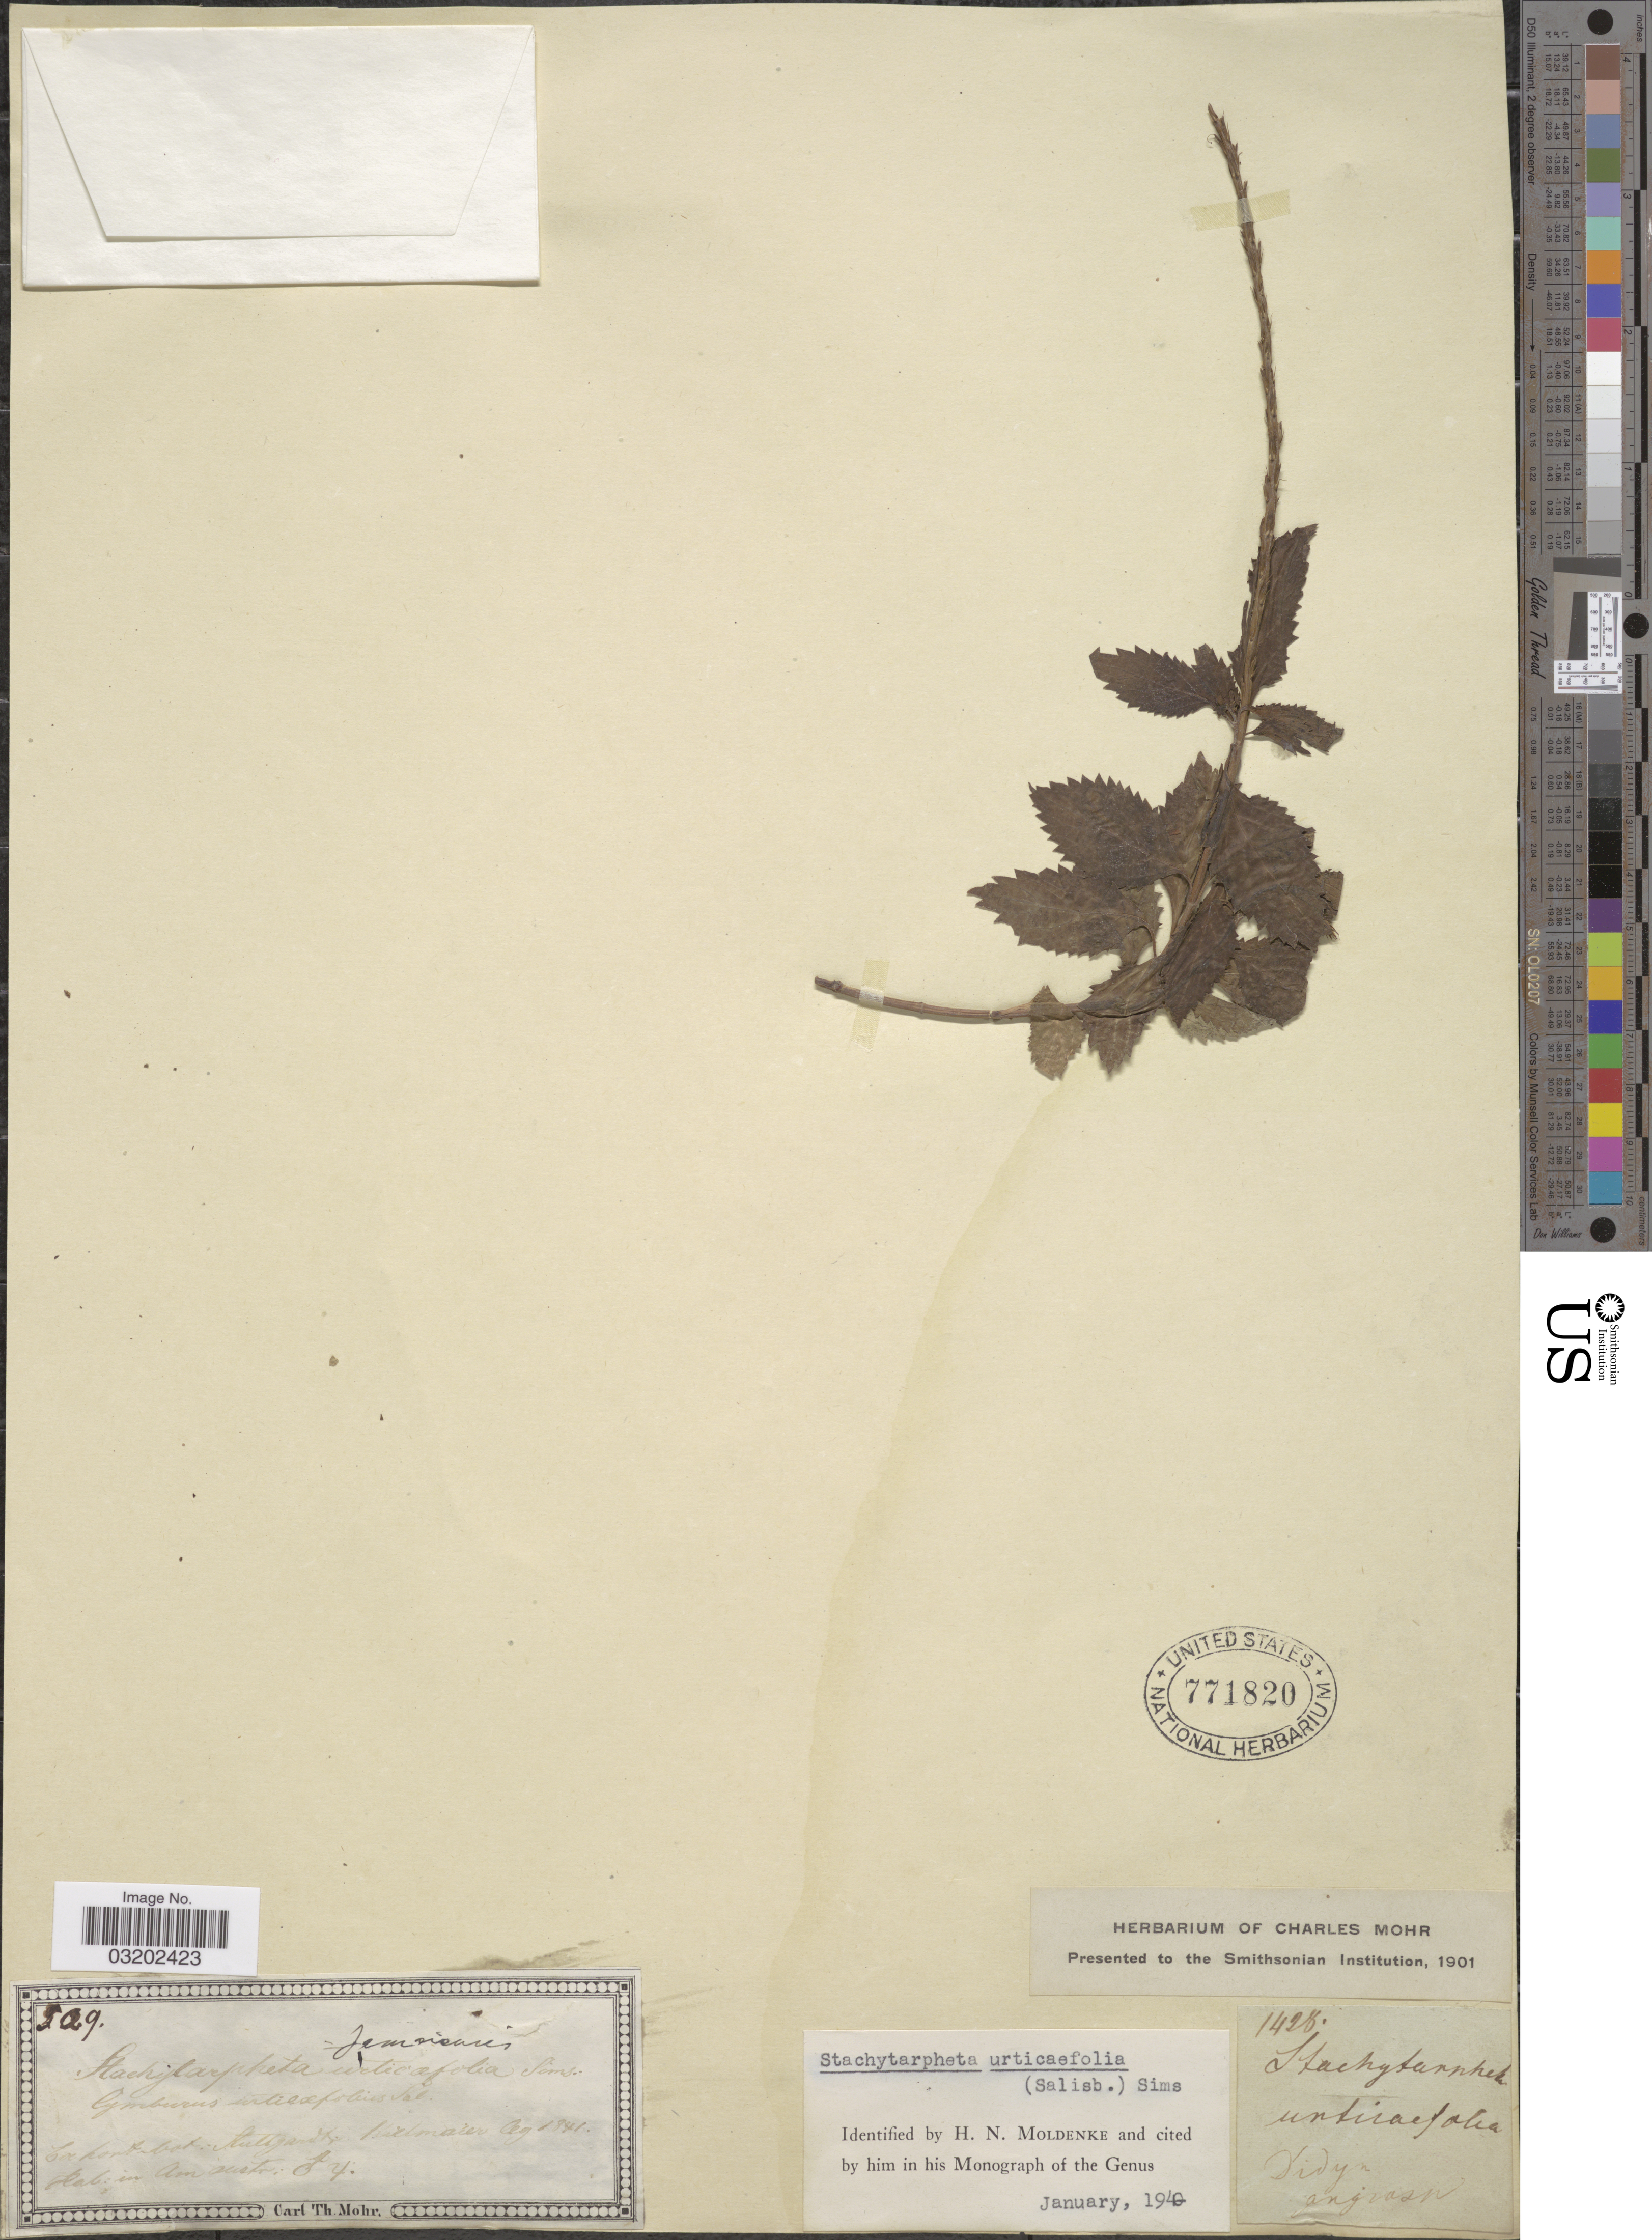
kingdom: Plantae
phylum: Tracheophyta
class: Magnoliopsida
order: Lamiales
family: Verbenaceae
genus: Stachytarpheta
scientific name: Stachytarpheta urticifolia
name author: Sims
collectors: Kielmaier, --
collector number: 509*/1428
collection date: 1841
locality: Ex hort. bot. Stuttgardt. Hab. in Am. austr. [=cultivated?]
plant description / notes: Specimen with 2 separate labels, mounted with 2 elements?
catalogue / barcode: US 771820